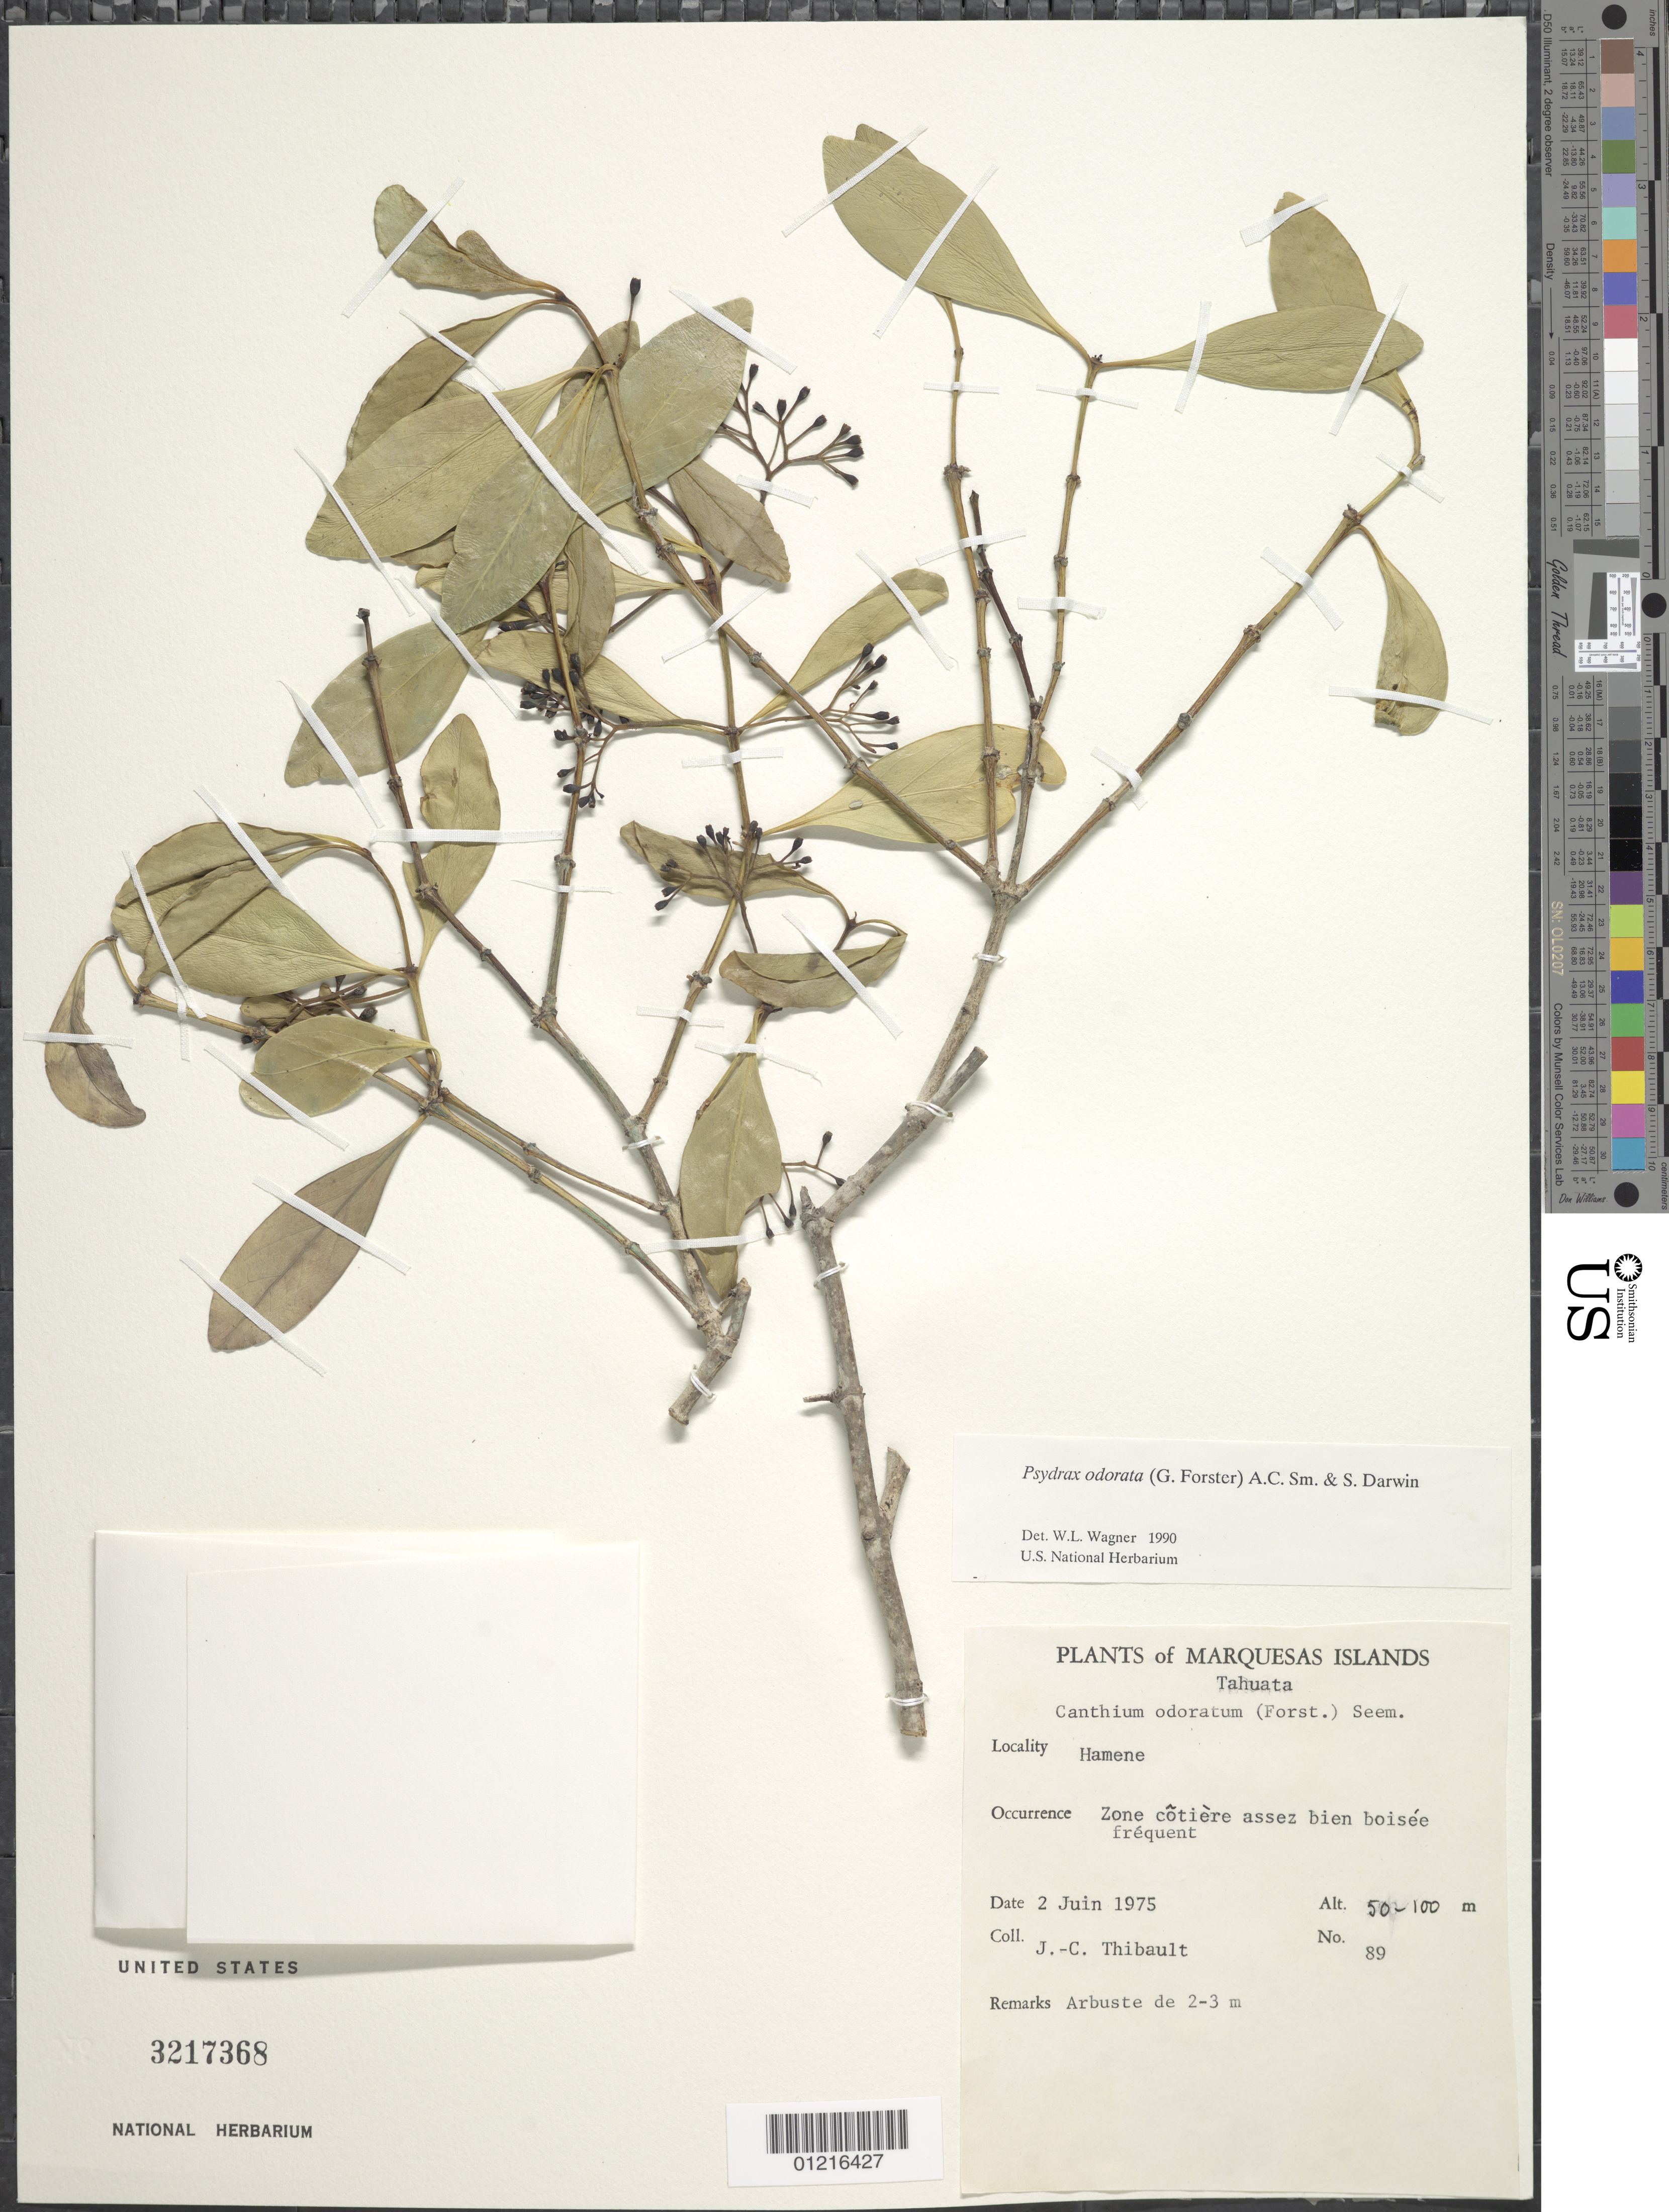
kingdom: Plantae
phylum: Tracheophyta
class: Magnoliopsida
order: Gentianales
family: Rubiaceae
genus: Psydrax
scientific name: Psydrax odorata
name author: (G. Forst.) A.C. Sm. & S.P. Darwin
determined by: Wagner, W. L., (BOT), Smithsonian Institution - National Museum of Natural History (UNITED STATES)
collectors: J. Thibault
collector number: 89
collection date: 1975-06-02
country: French Polynesia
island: Tahuata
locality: Hamene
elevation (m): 50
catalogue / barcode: US 3217368